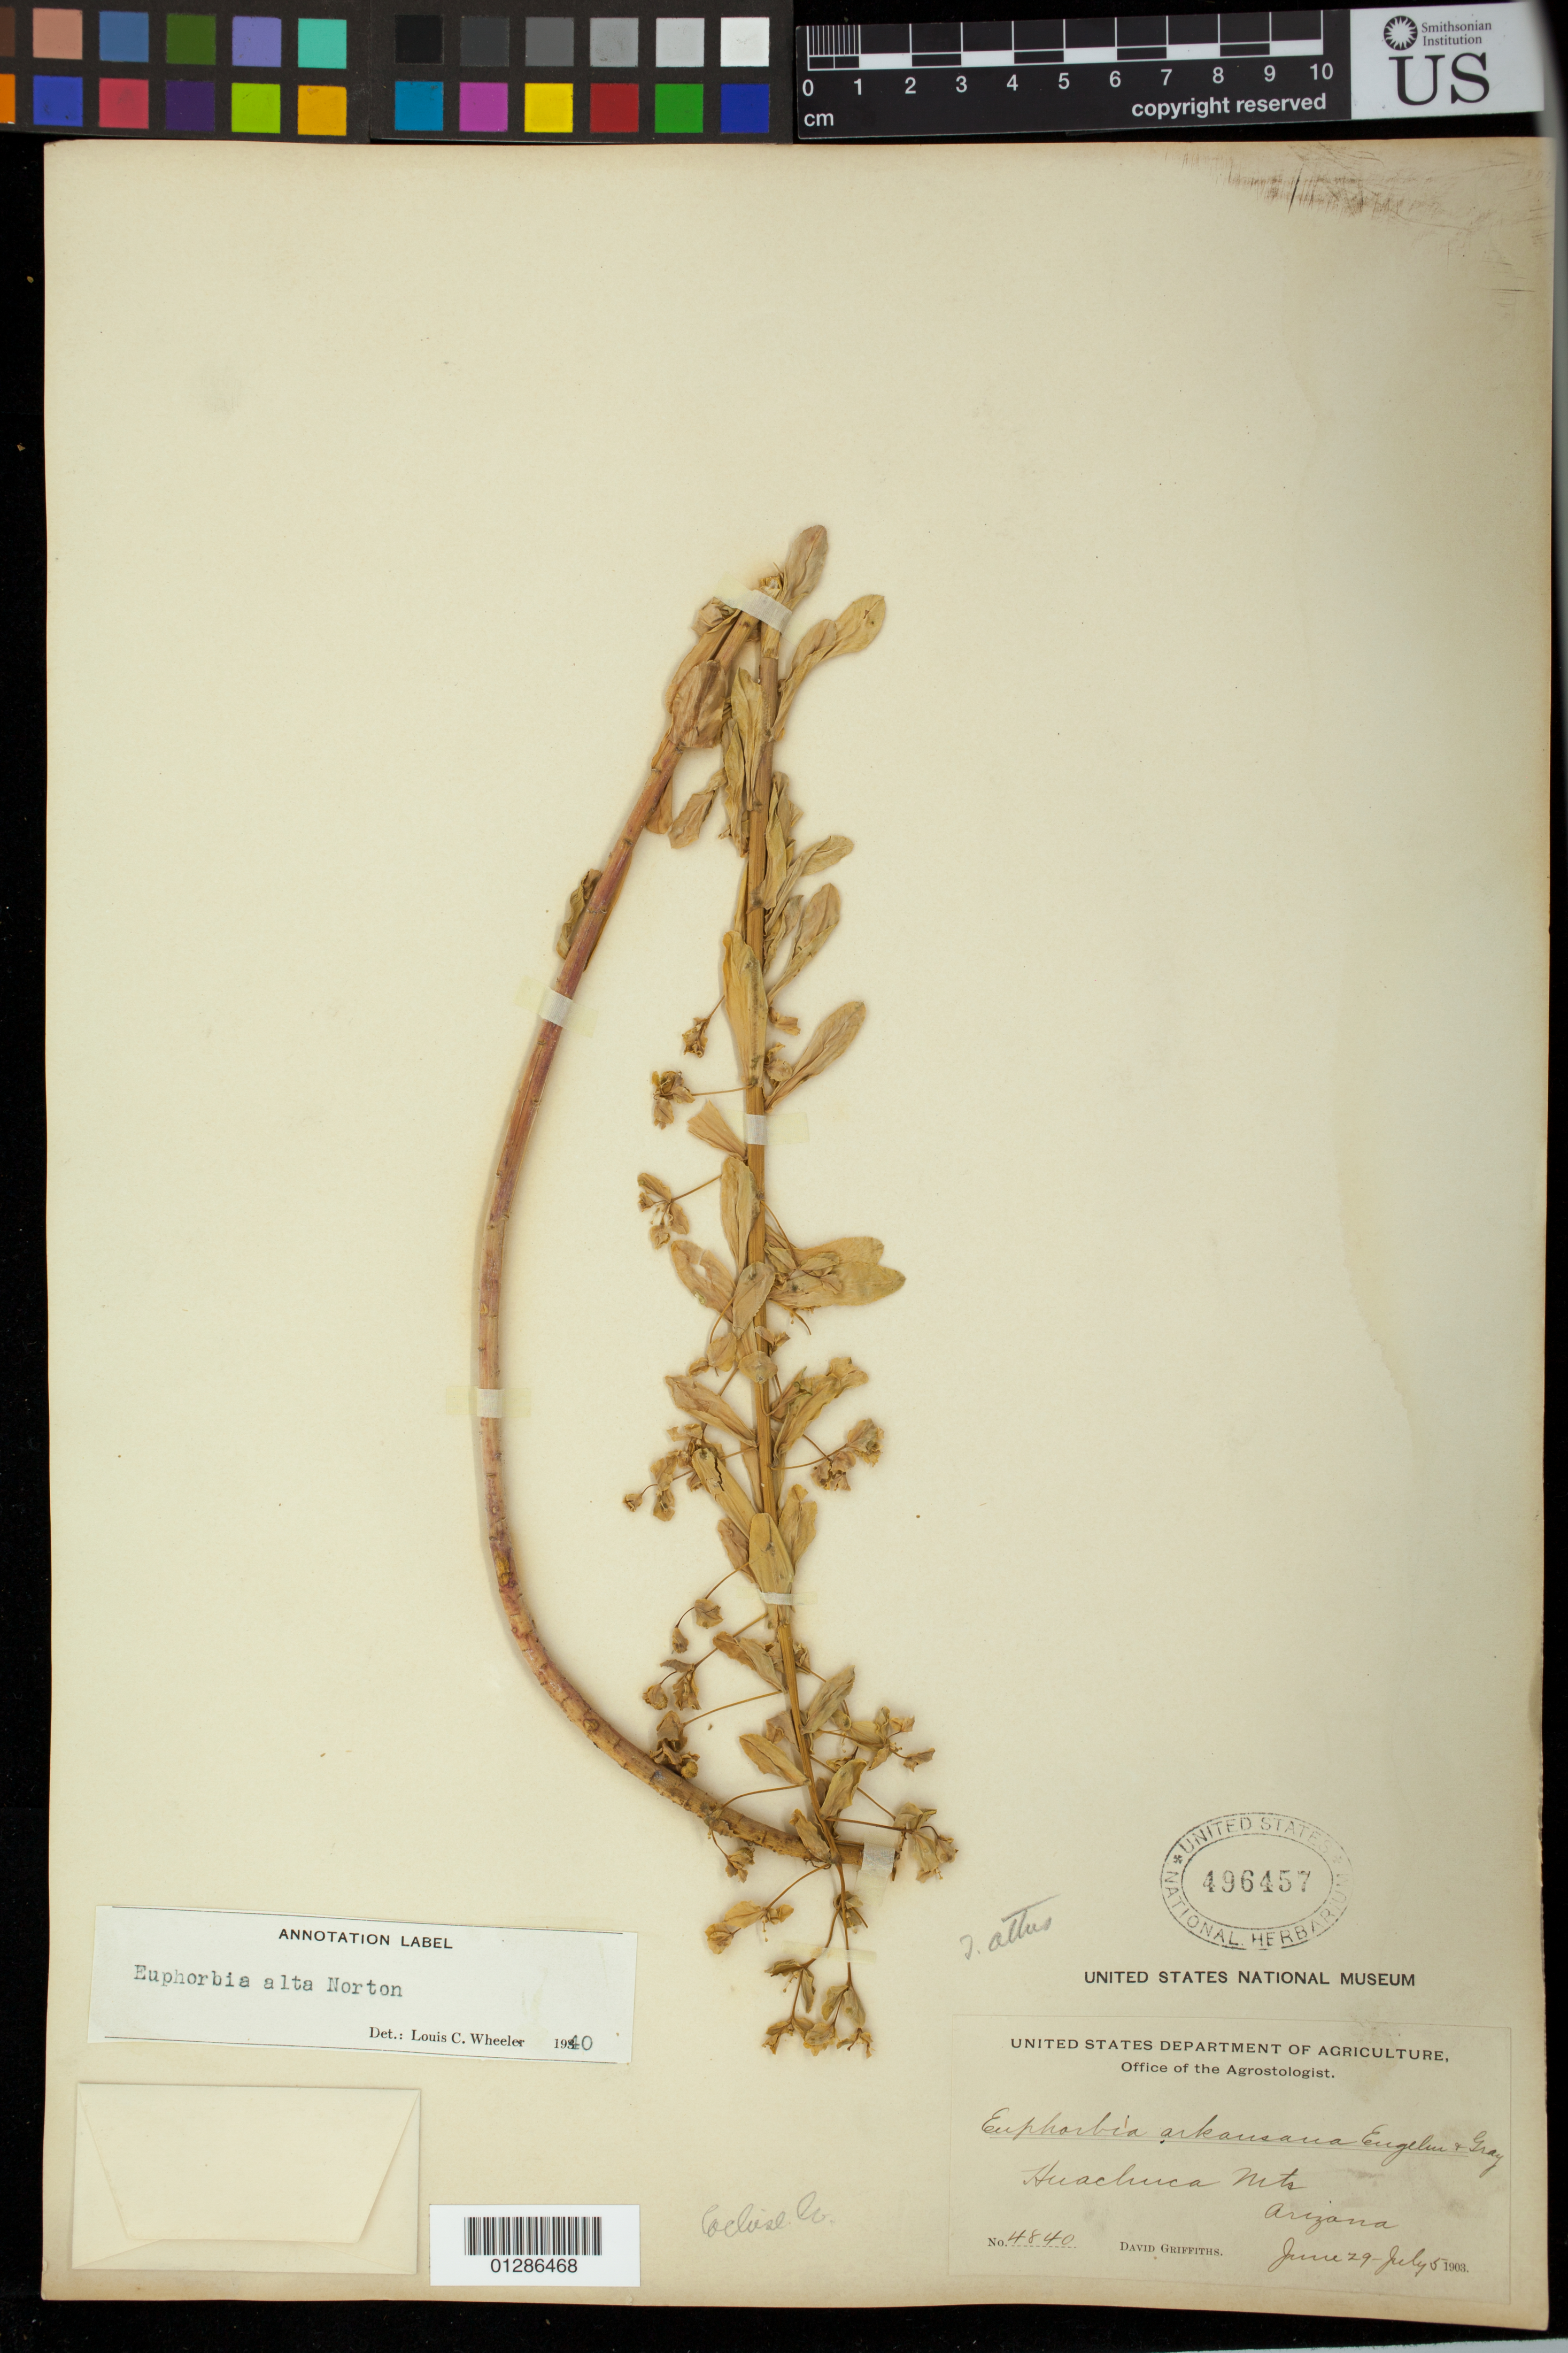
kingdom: Plantae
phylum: Tracheophyta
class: Magnoliopsida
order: Malpighiales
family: Euphorbiaceae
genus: Euphorbia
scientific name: Euphorbia alta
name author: Norton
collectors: D. Griffiths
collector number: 4840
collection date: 1903-06-29/1903-07-05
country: United States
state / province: Arizona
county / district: Cochise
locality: Huachuca Mts.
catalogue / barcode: US 496457